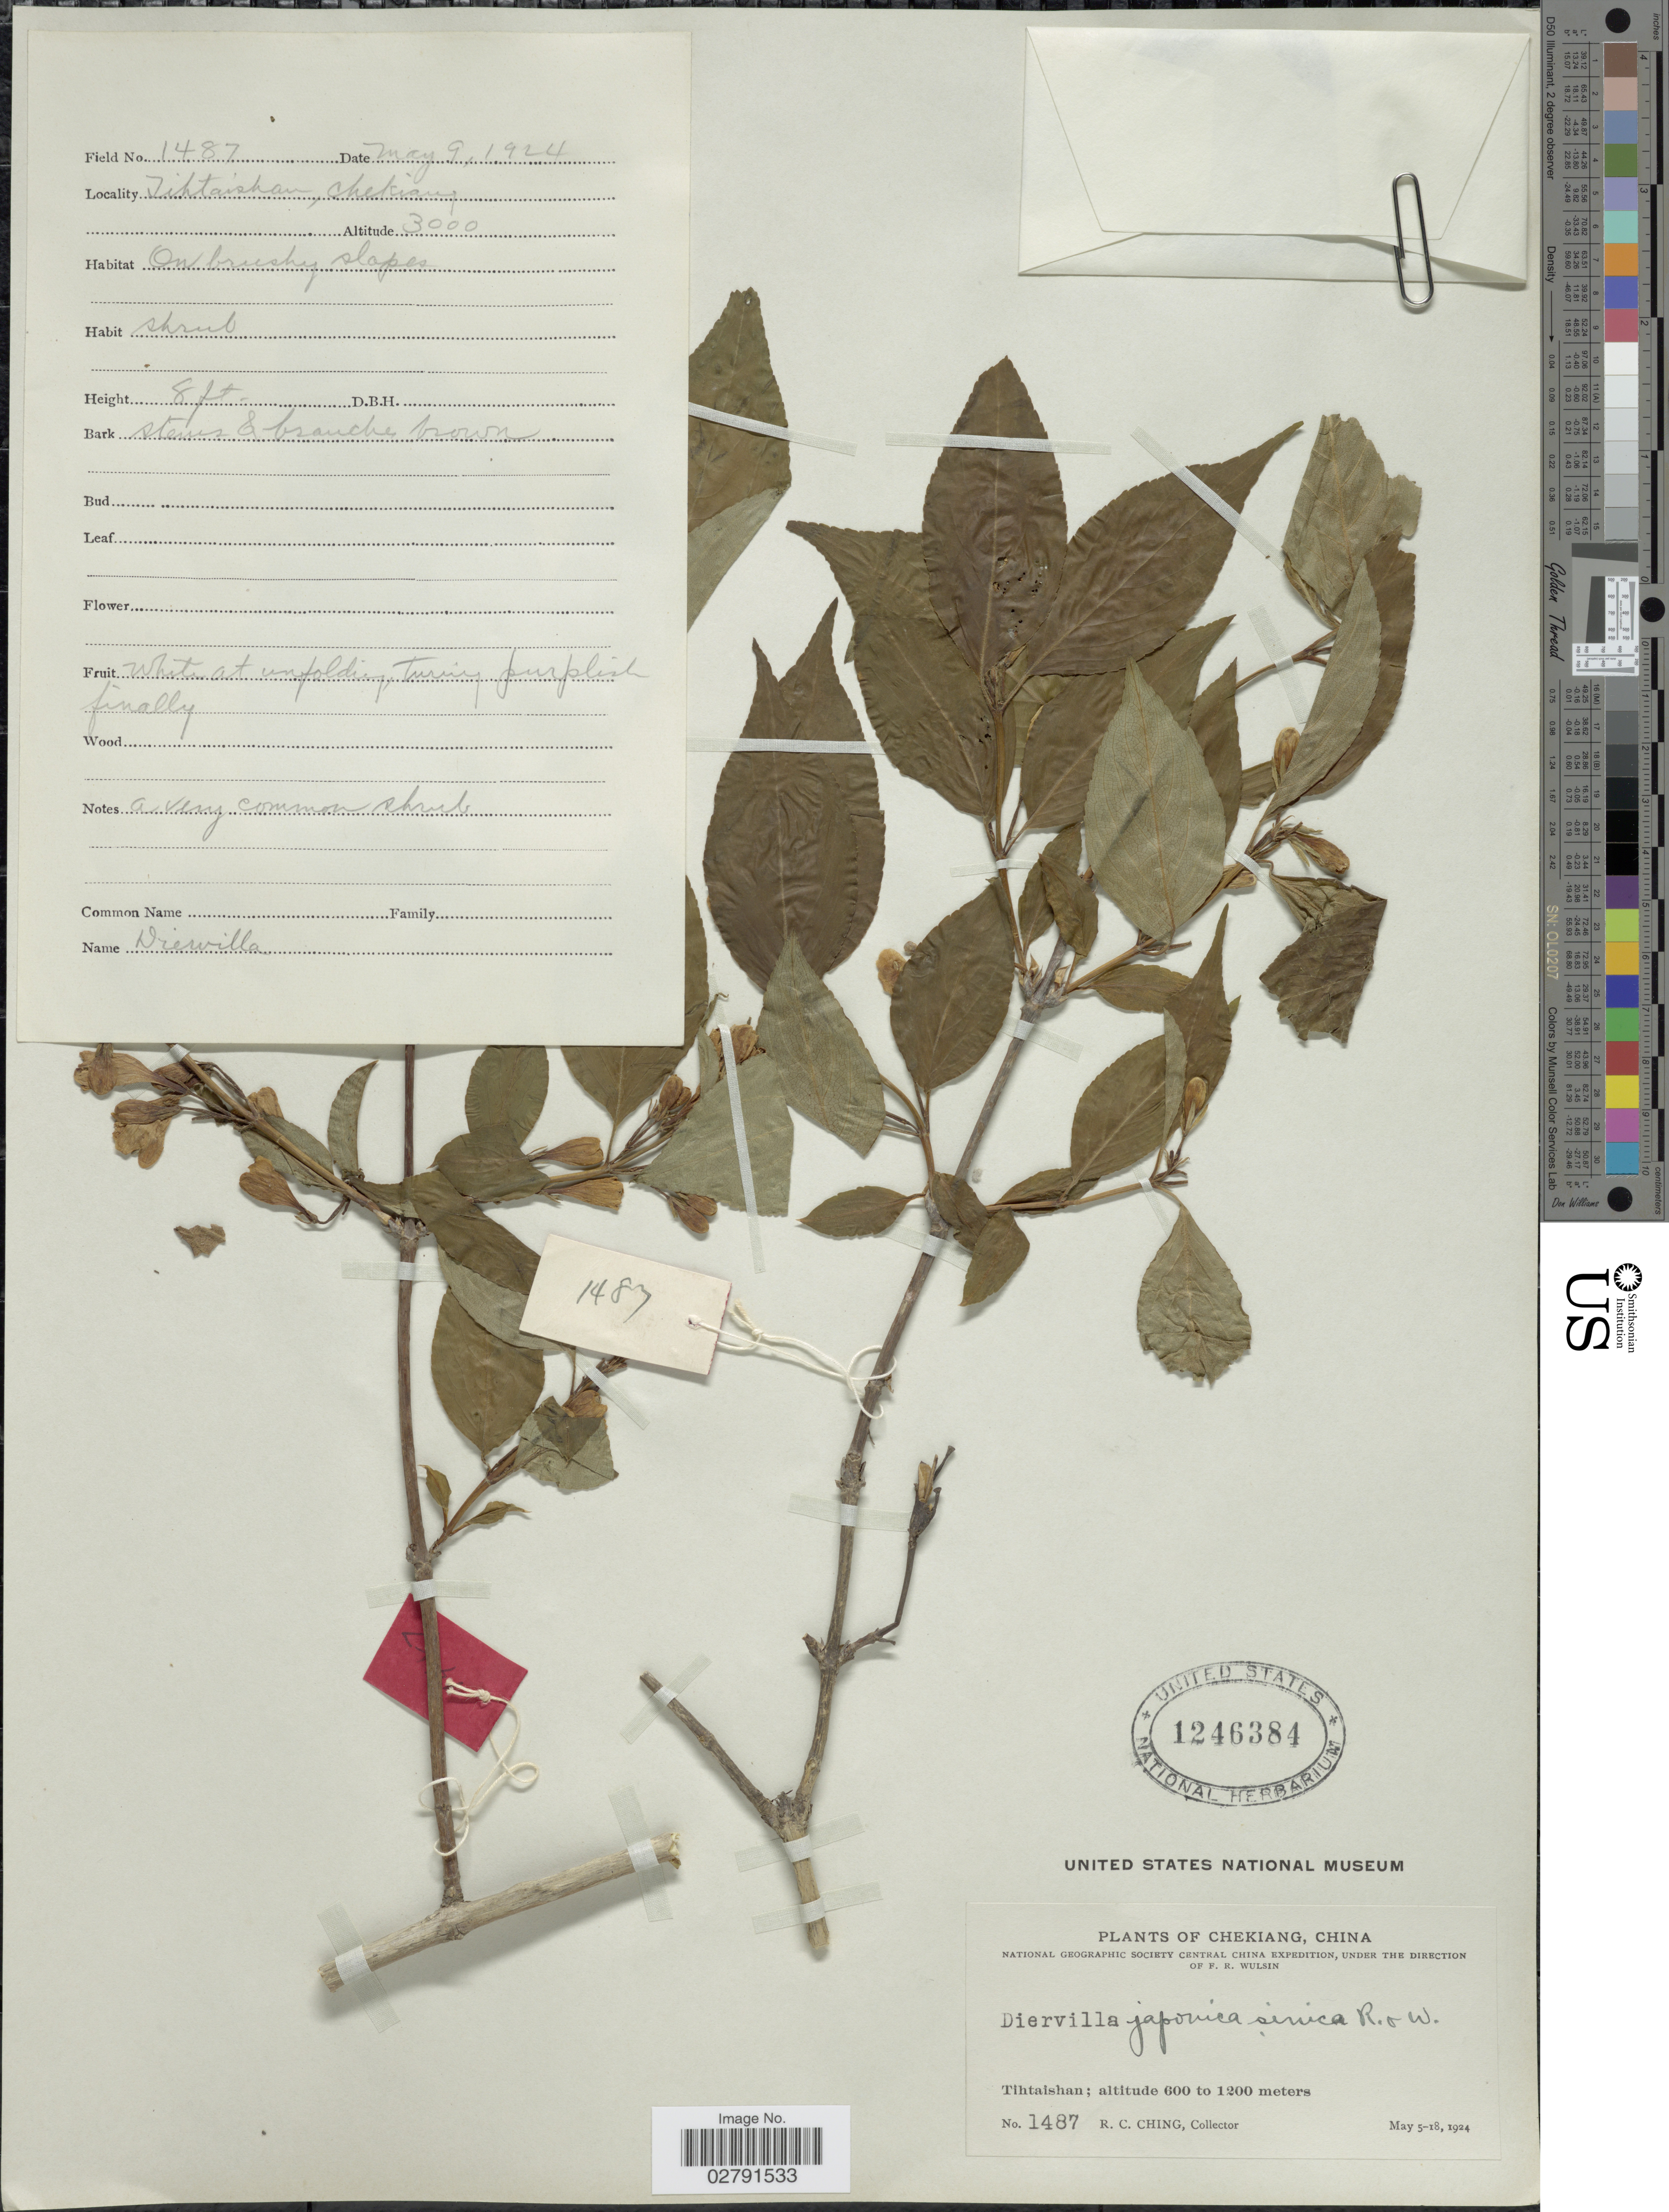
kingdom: Plantae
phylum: Tracheophyta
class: Magnoliopsida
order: Dipsacales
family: Caprifoliaceae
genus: Diervilla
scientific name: Diervilla japonica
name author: (Thunb.) DC.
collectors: R. C. Ching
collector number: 1487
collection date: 1924-05-09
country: China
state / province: Zhejiang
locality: Chekiang, Tihtaishan.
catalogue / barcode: US 1246384